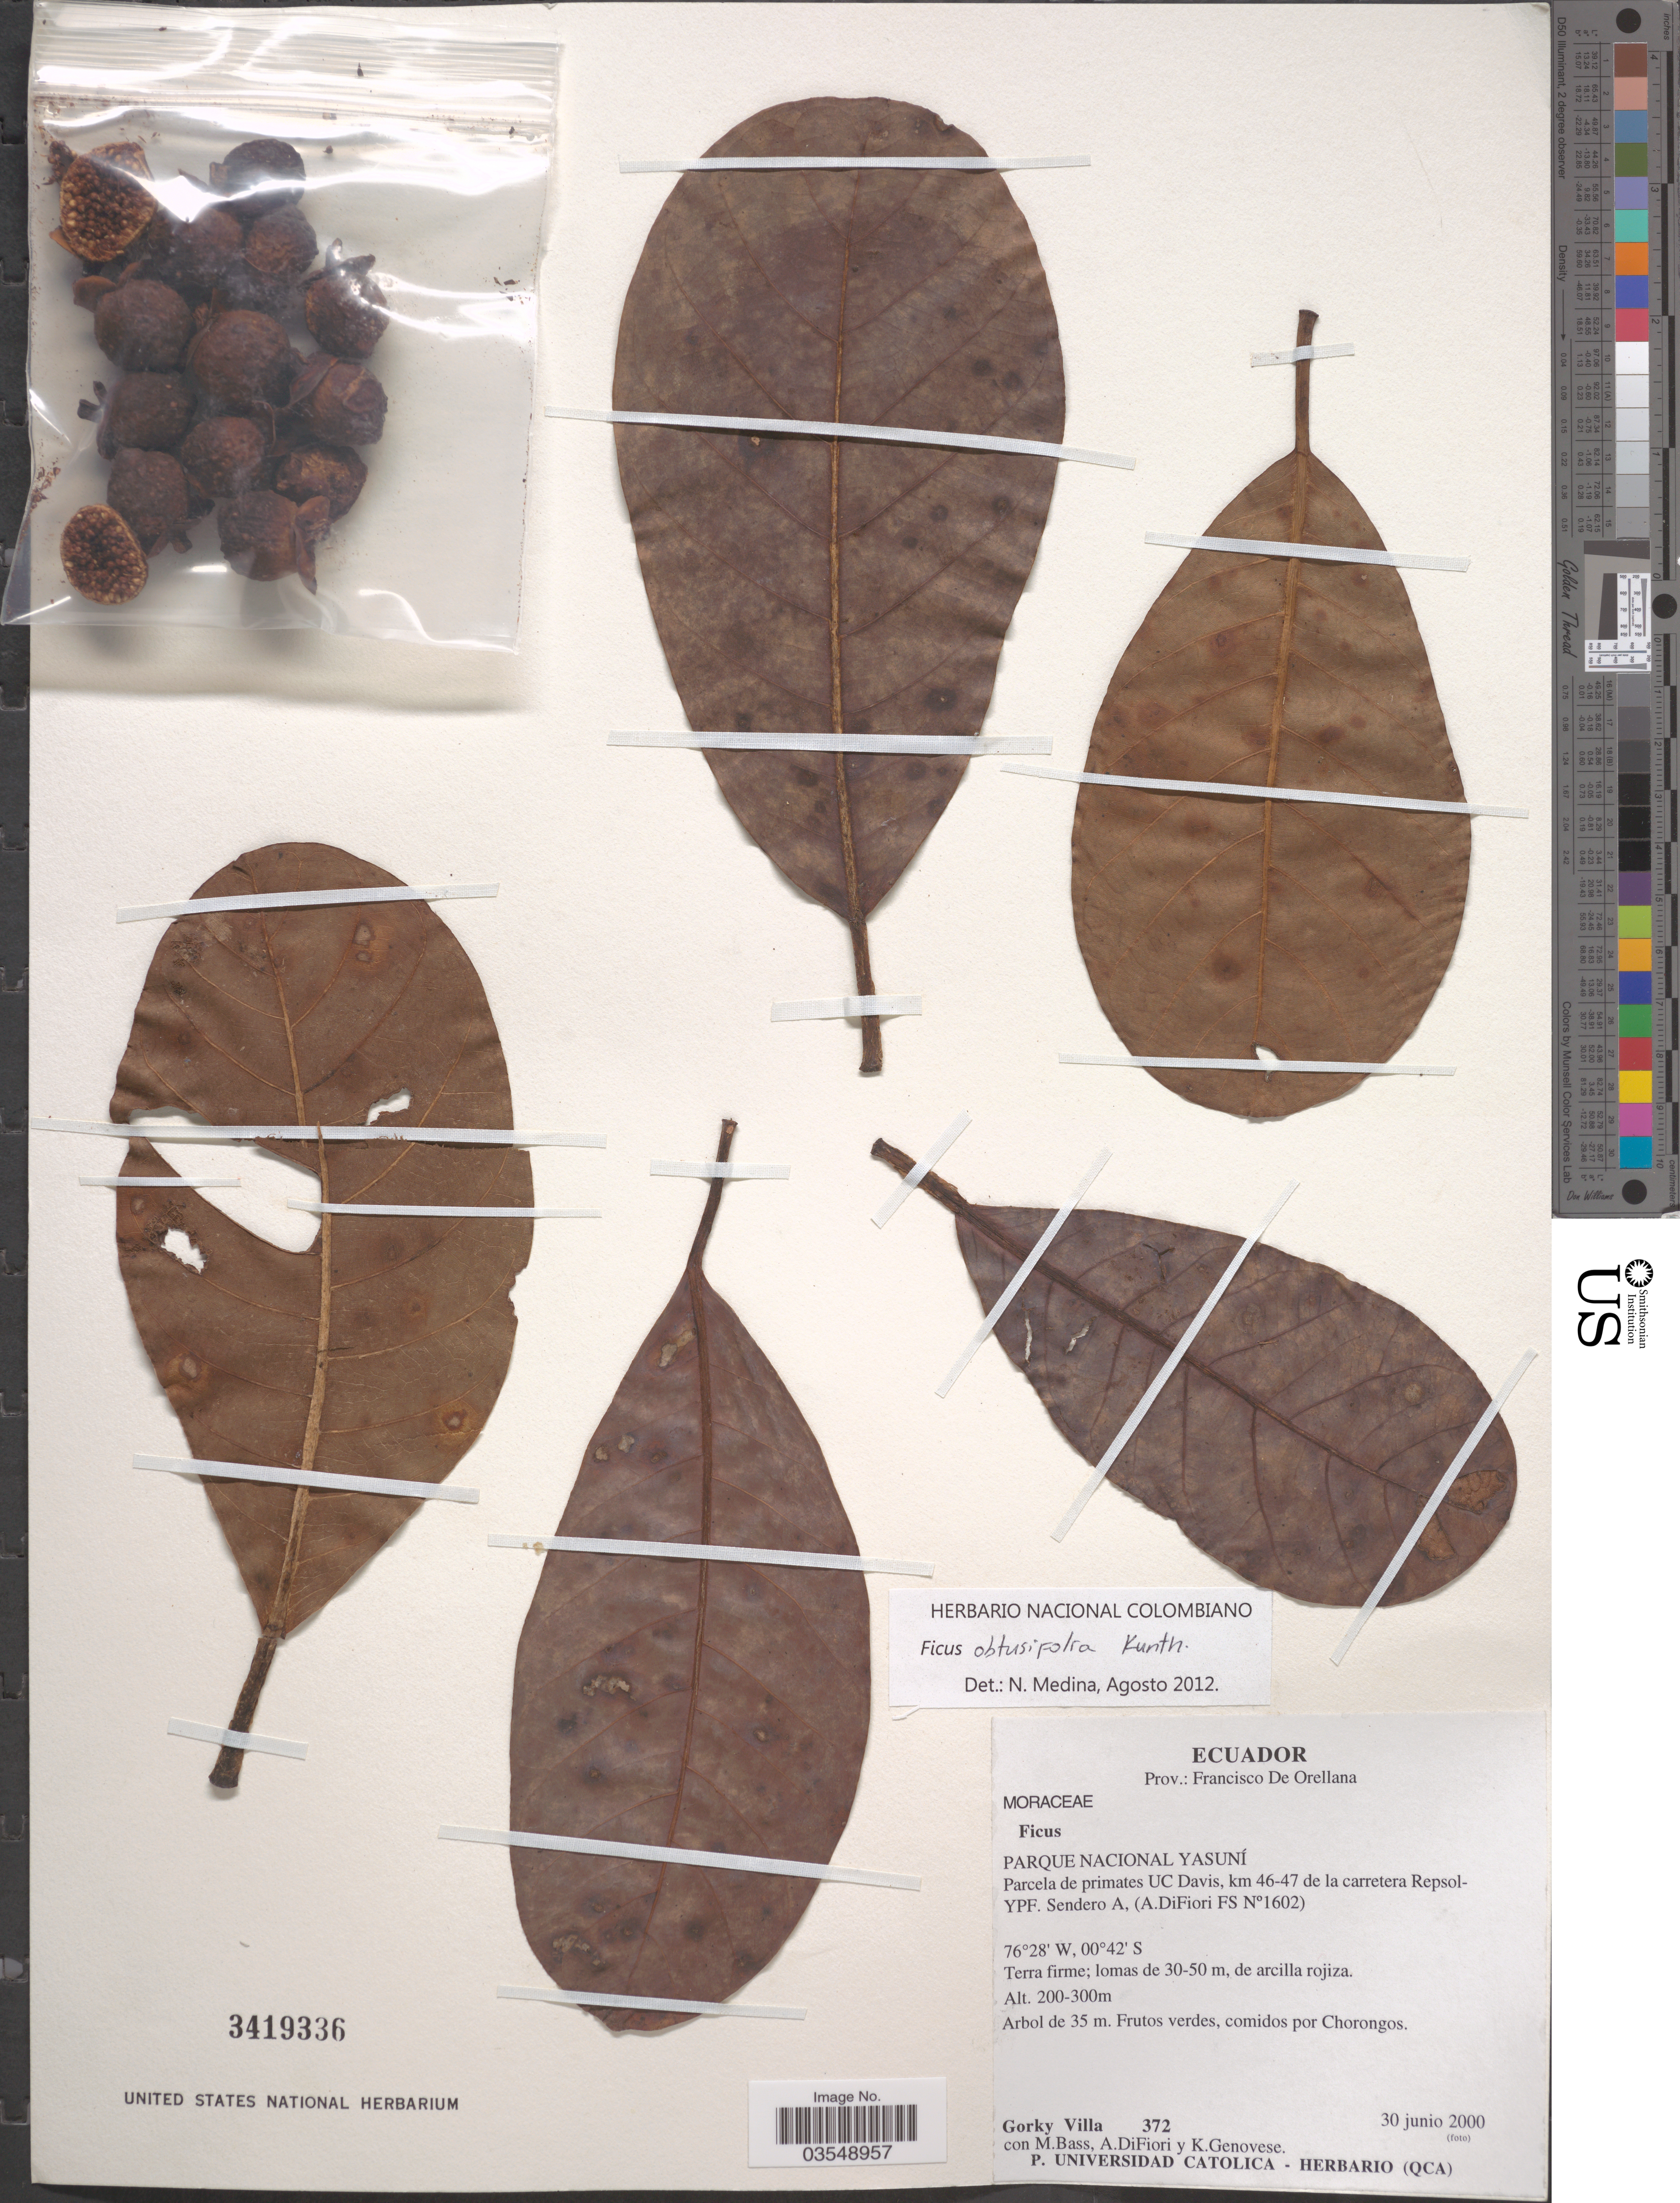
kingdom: Plantae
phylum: Tracheophyta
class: Magnoliopsida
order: Rosales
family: Moraceae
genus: Ficus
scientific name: Ficus obtusifolia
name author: Kunth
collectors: G. Villa, M. Bass, A. DiFiori & K. Genovese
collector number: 372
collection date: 2000-06-30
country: Ecuador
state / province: Orellana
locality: Prov.: Francisco de Orellana. Parque Nacional Yasuní. Parcela de primates UC Davis, km 46-47 de la carretera Repsol-YPF.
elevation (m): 200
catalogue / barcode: US 3419336